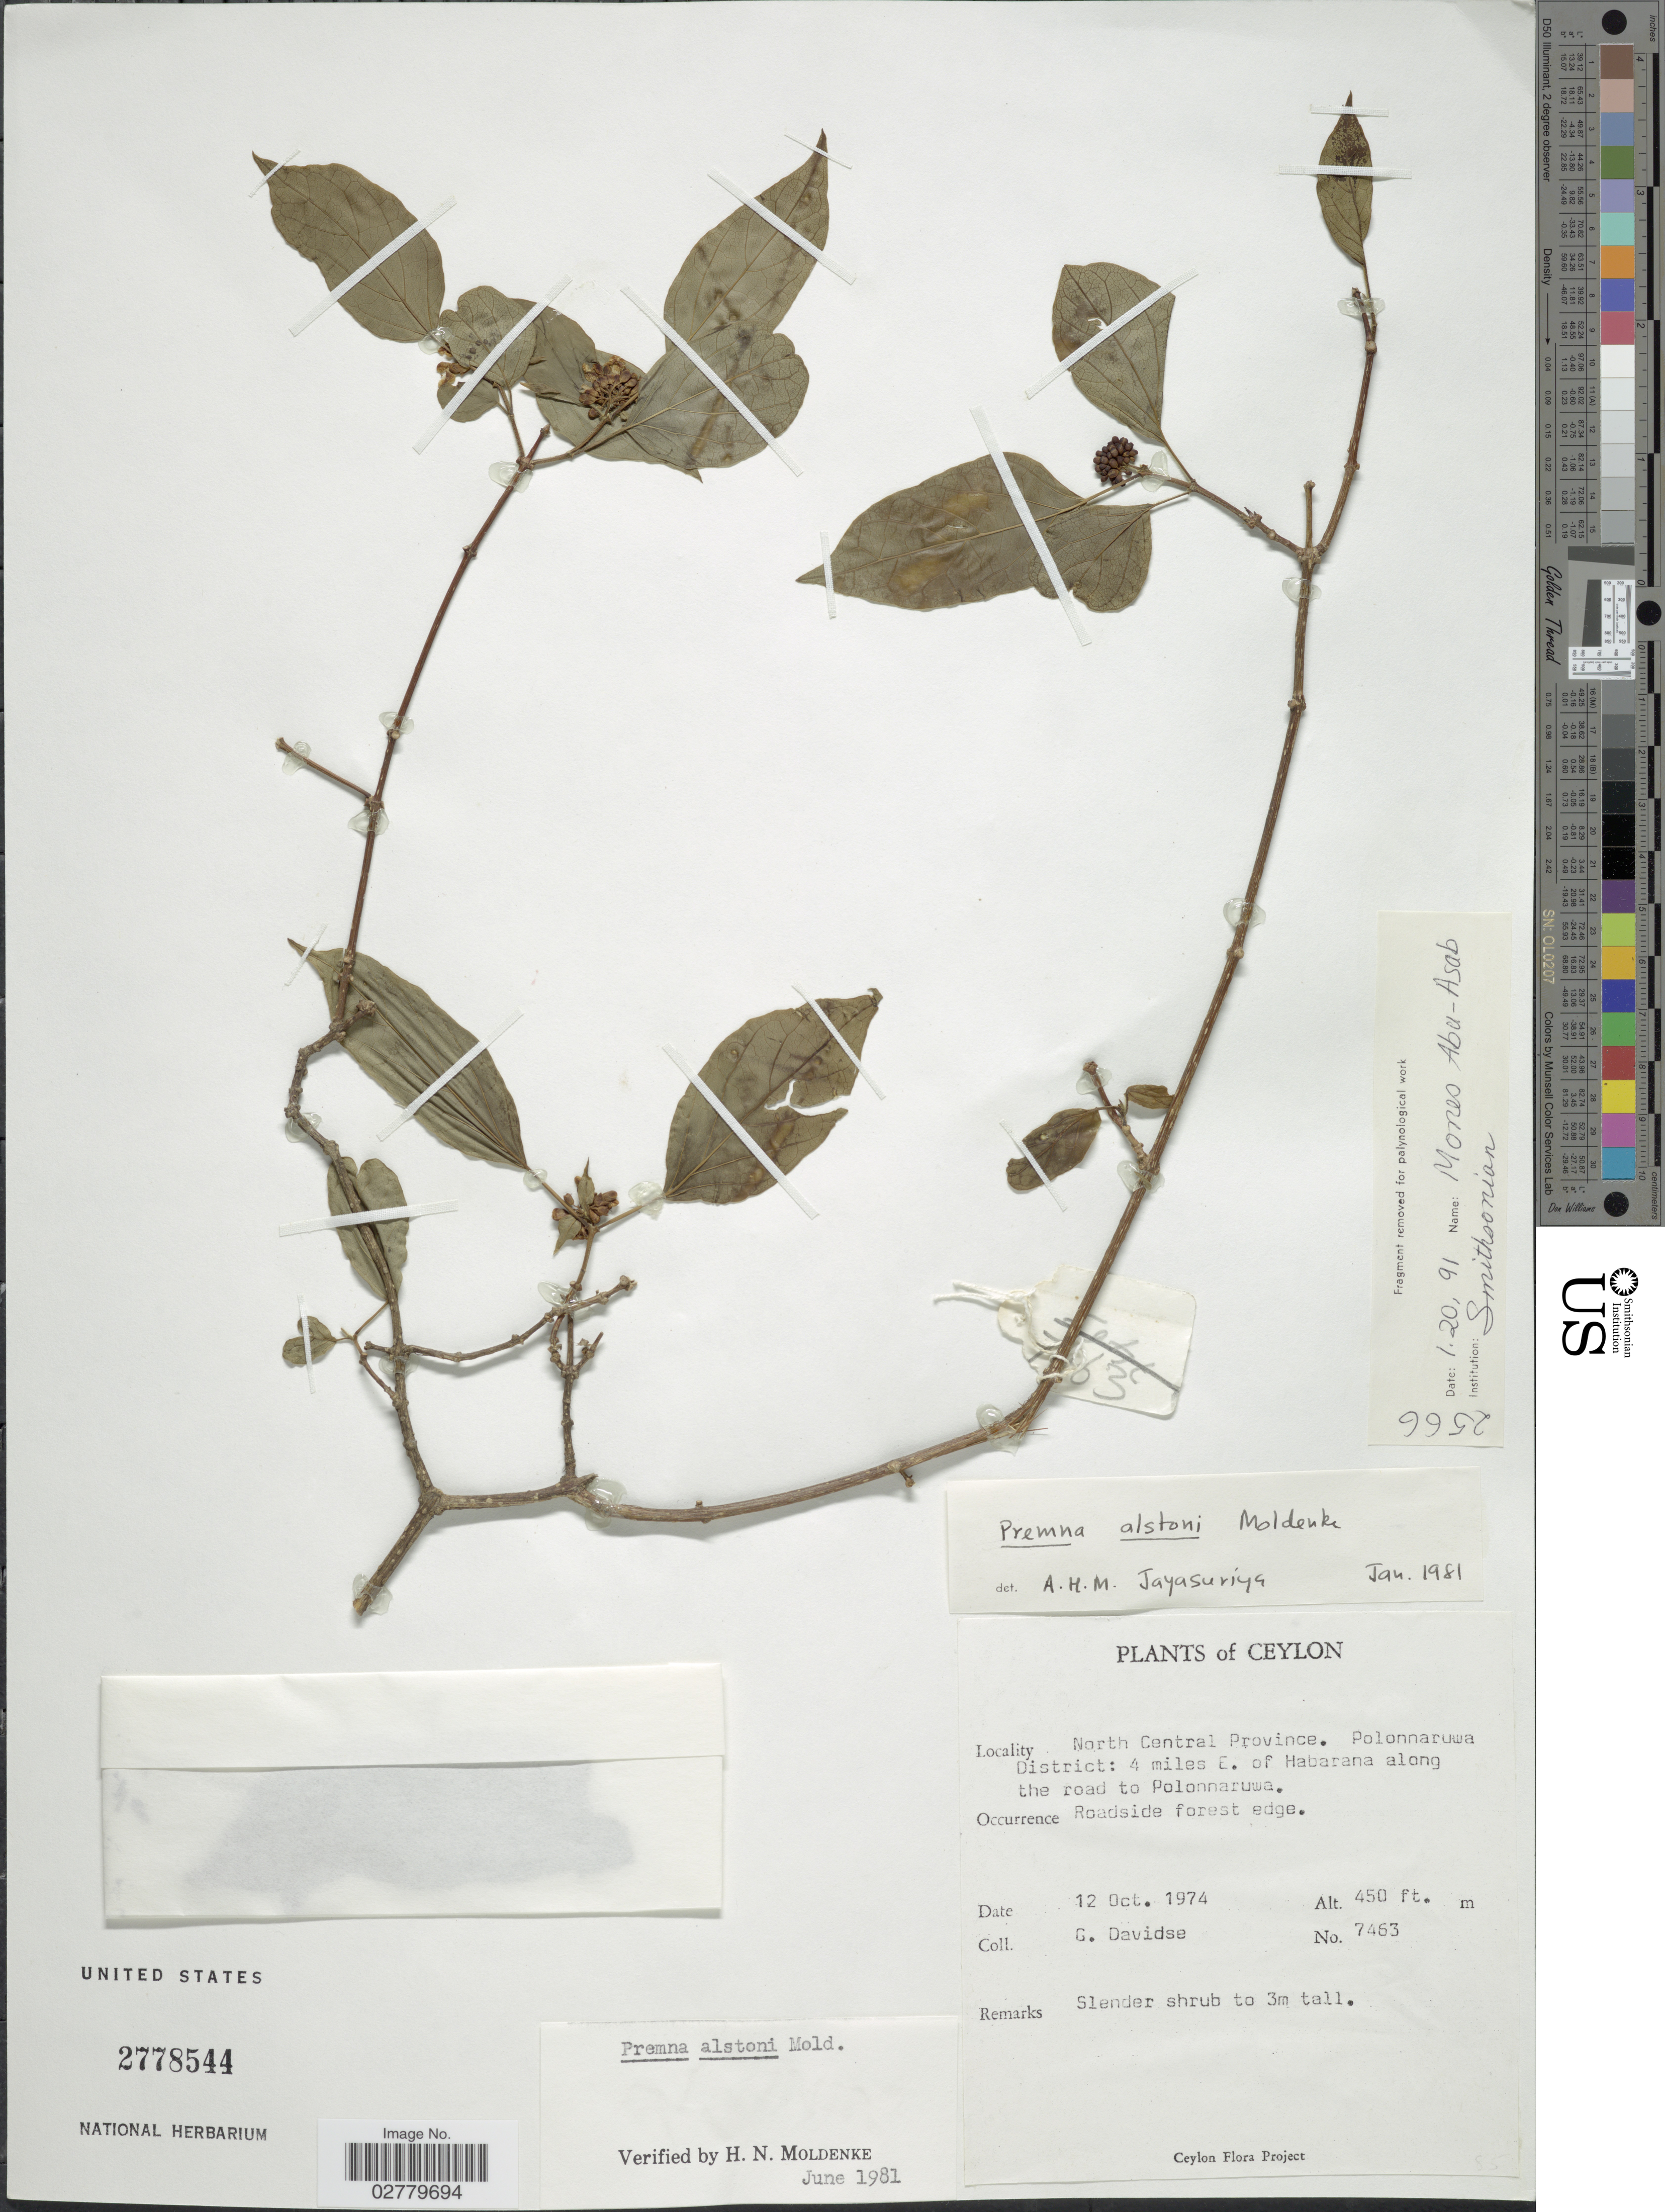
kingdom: Plantae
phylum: Tracheophyta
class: Magnoliopsida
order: Lamiales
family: Lamiaceae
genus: Premna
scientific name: Premna alstonii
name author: Moldenke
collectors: G. Davidse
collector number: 7463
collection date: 1974-10-12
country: Sri Lanka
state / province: North Central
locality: Ceylon. Polonnaruwa District: 4 miles E. of Habarana along the road to Polonnaruwa. Roadside forest edge.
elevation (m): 137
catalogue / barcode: US 2778544